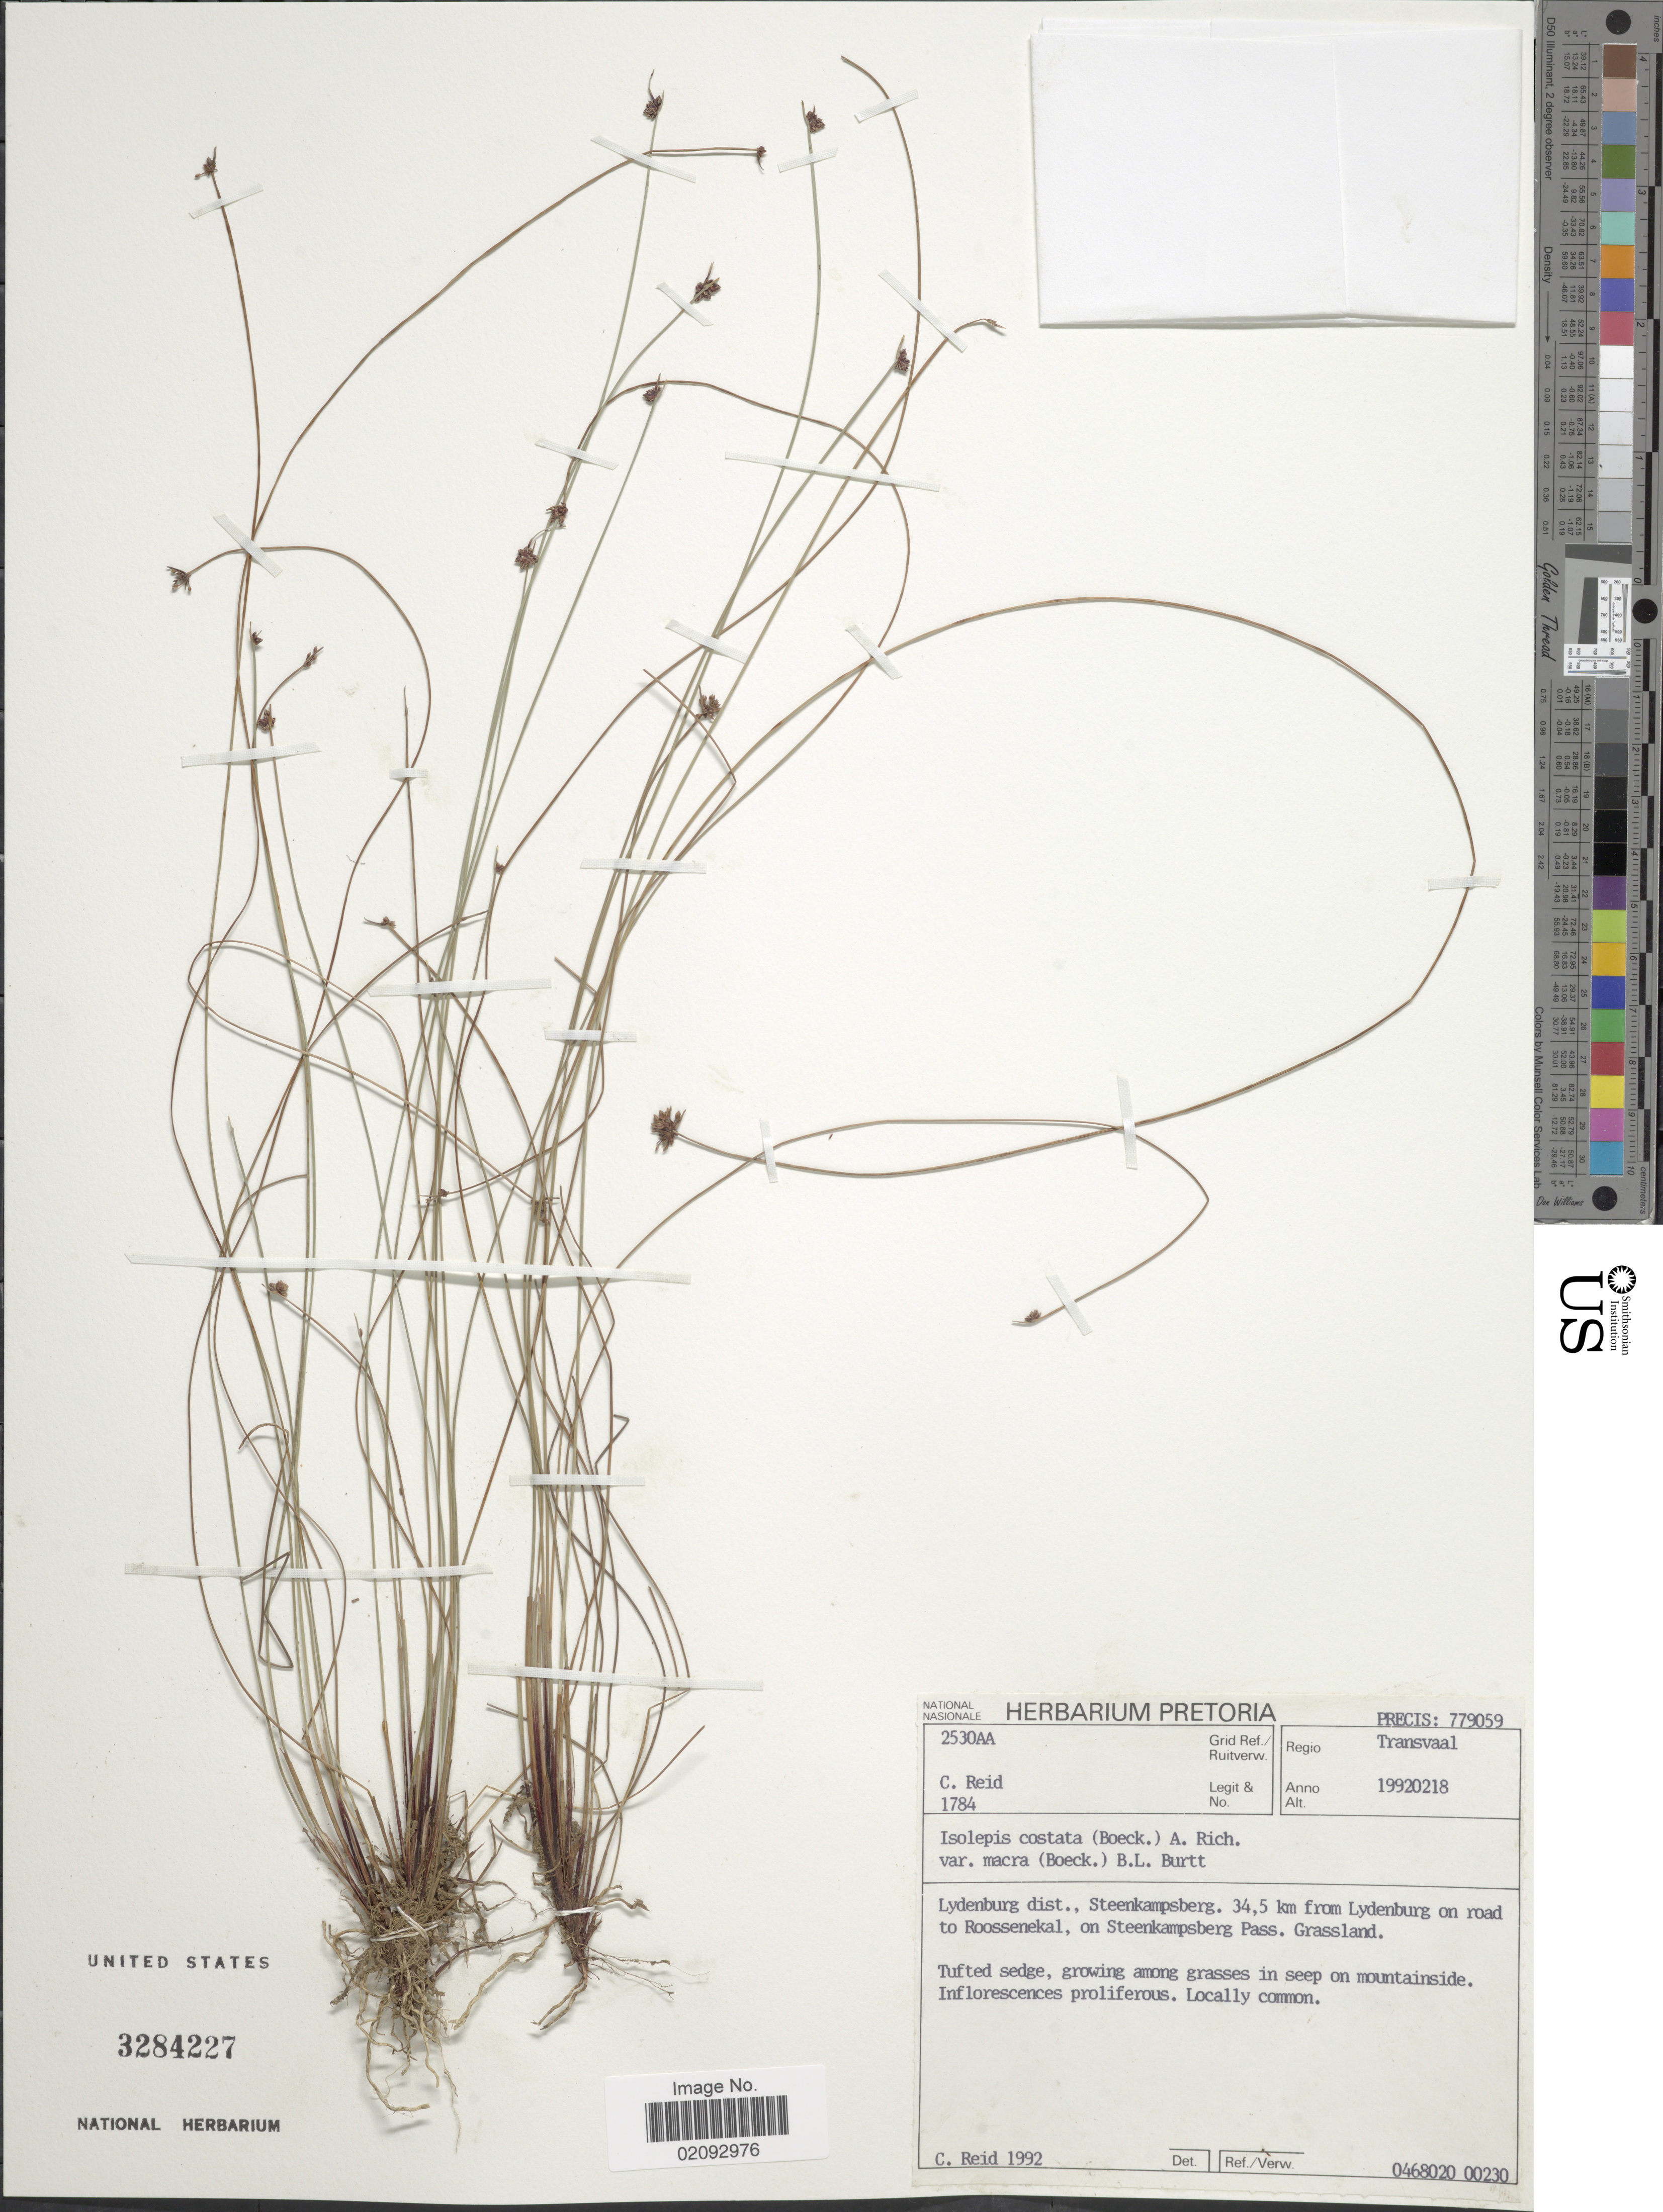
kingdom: Plantae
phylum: Tracheophyta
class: Liliopsida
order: Poales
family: Cyperaceae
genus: Isolepis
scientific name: Isolepis costata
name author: Hochst. ex A. Rich.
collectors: C. Reid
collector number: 1784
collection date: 1992-02-18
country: South Africa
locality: Regio Transvaal, Lydenburg dist., Steenkampsberg. 34.5 km from Lydenburg on road to Roossenekal, on Steenkampsberg Pass. Grassland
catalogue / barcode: US 3284227